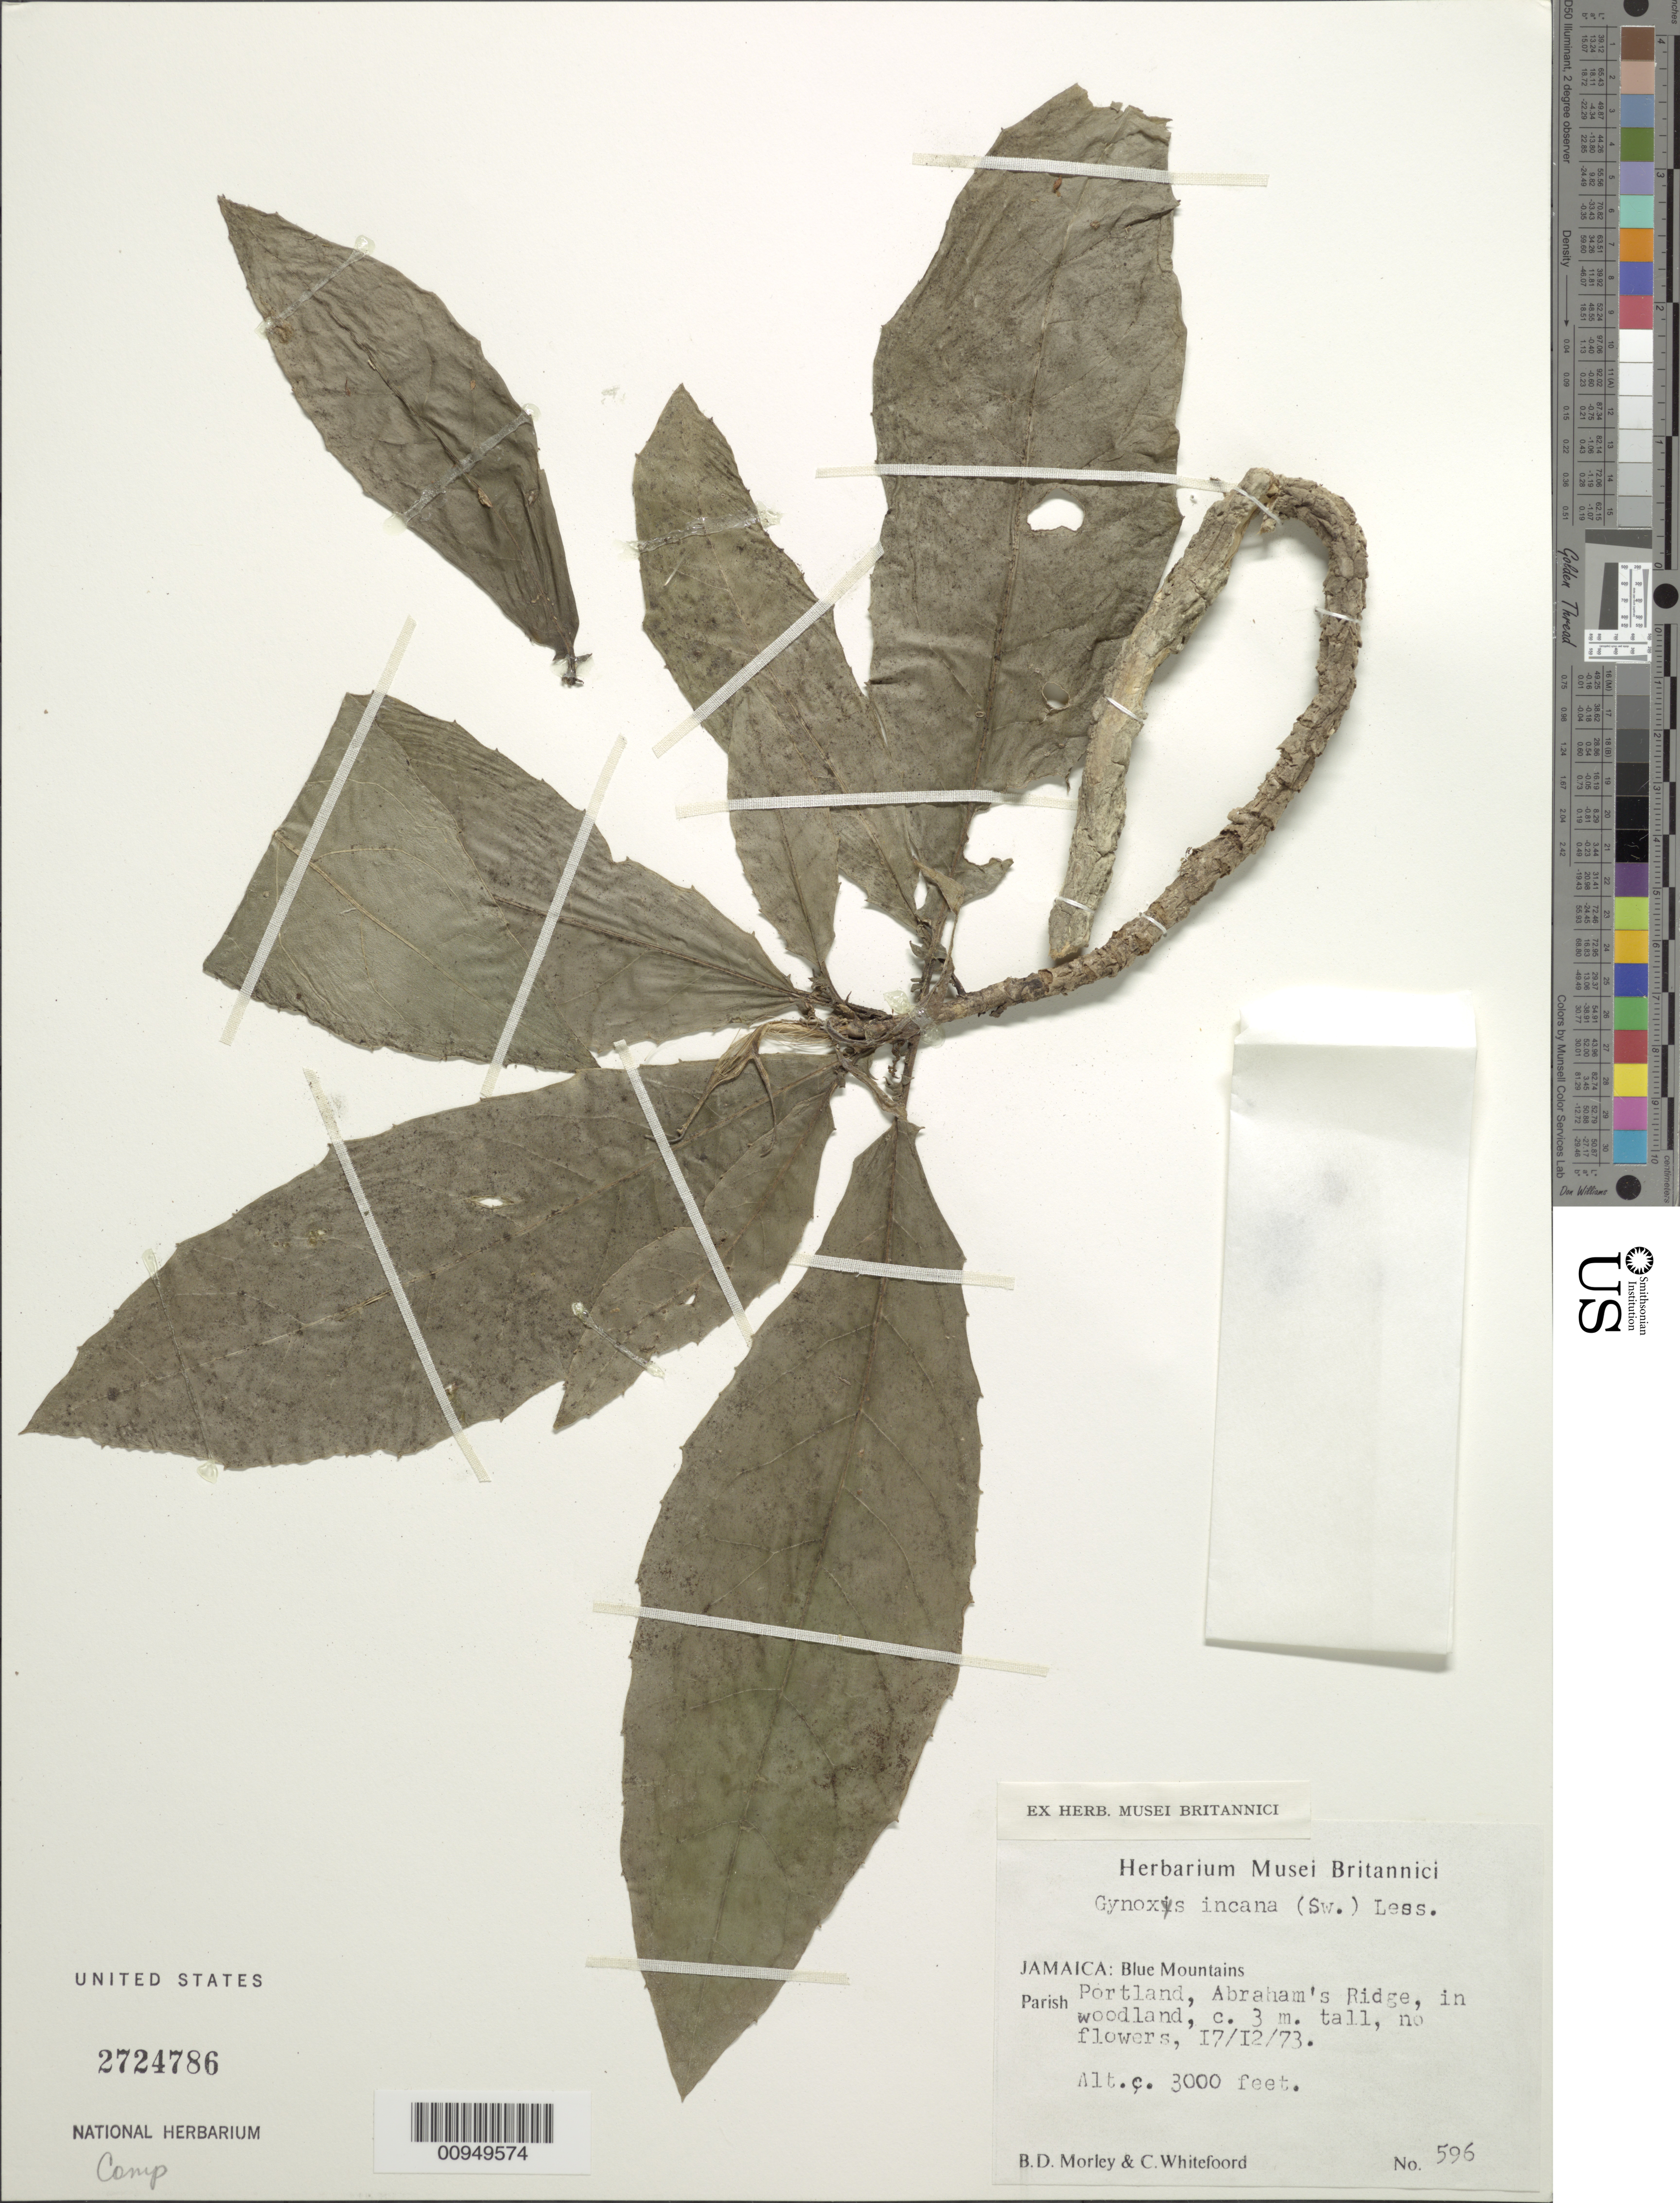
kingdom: Plantae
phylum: Tracheophyta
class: Magnoliopsida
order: Asterales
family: Asteraceae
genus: Jacmaia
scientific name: Jacmaia incana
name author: (Sw.) B. Nord.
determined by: Francisco-Ortega, J., (FIUX), Florida International University (UNITED STATES)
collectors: B. D. Morley & C. Whitefoord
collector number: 569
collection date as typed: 17 Dec 1973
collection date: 1973-12-17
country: Jamaica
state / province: Portland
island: Jamaica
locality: Blue Mountains, Abraham's Ridge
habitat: Woodland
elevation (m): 914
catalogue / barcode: US 2724786